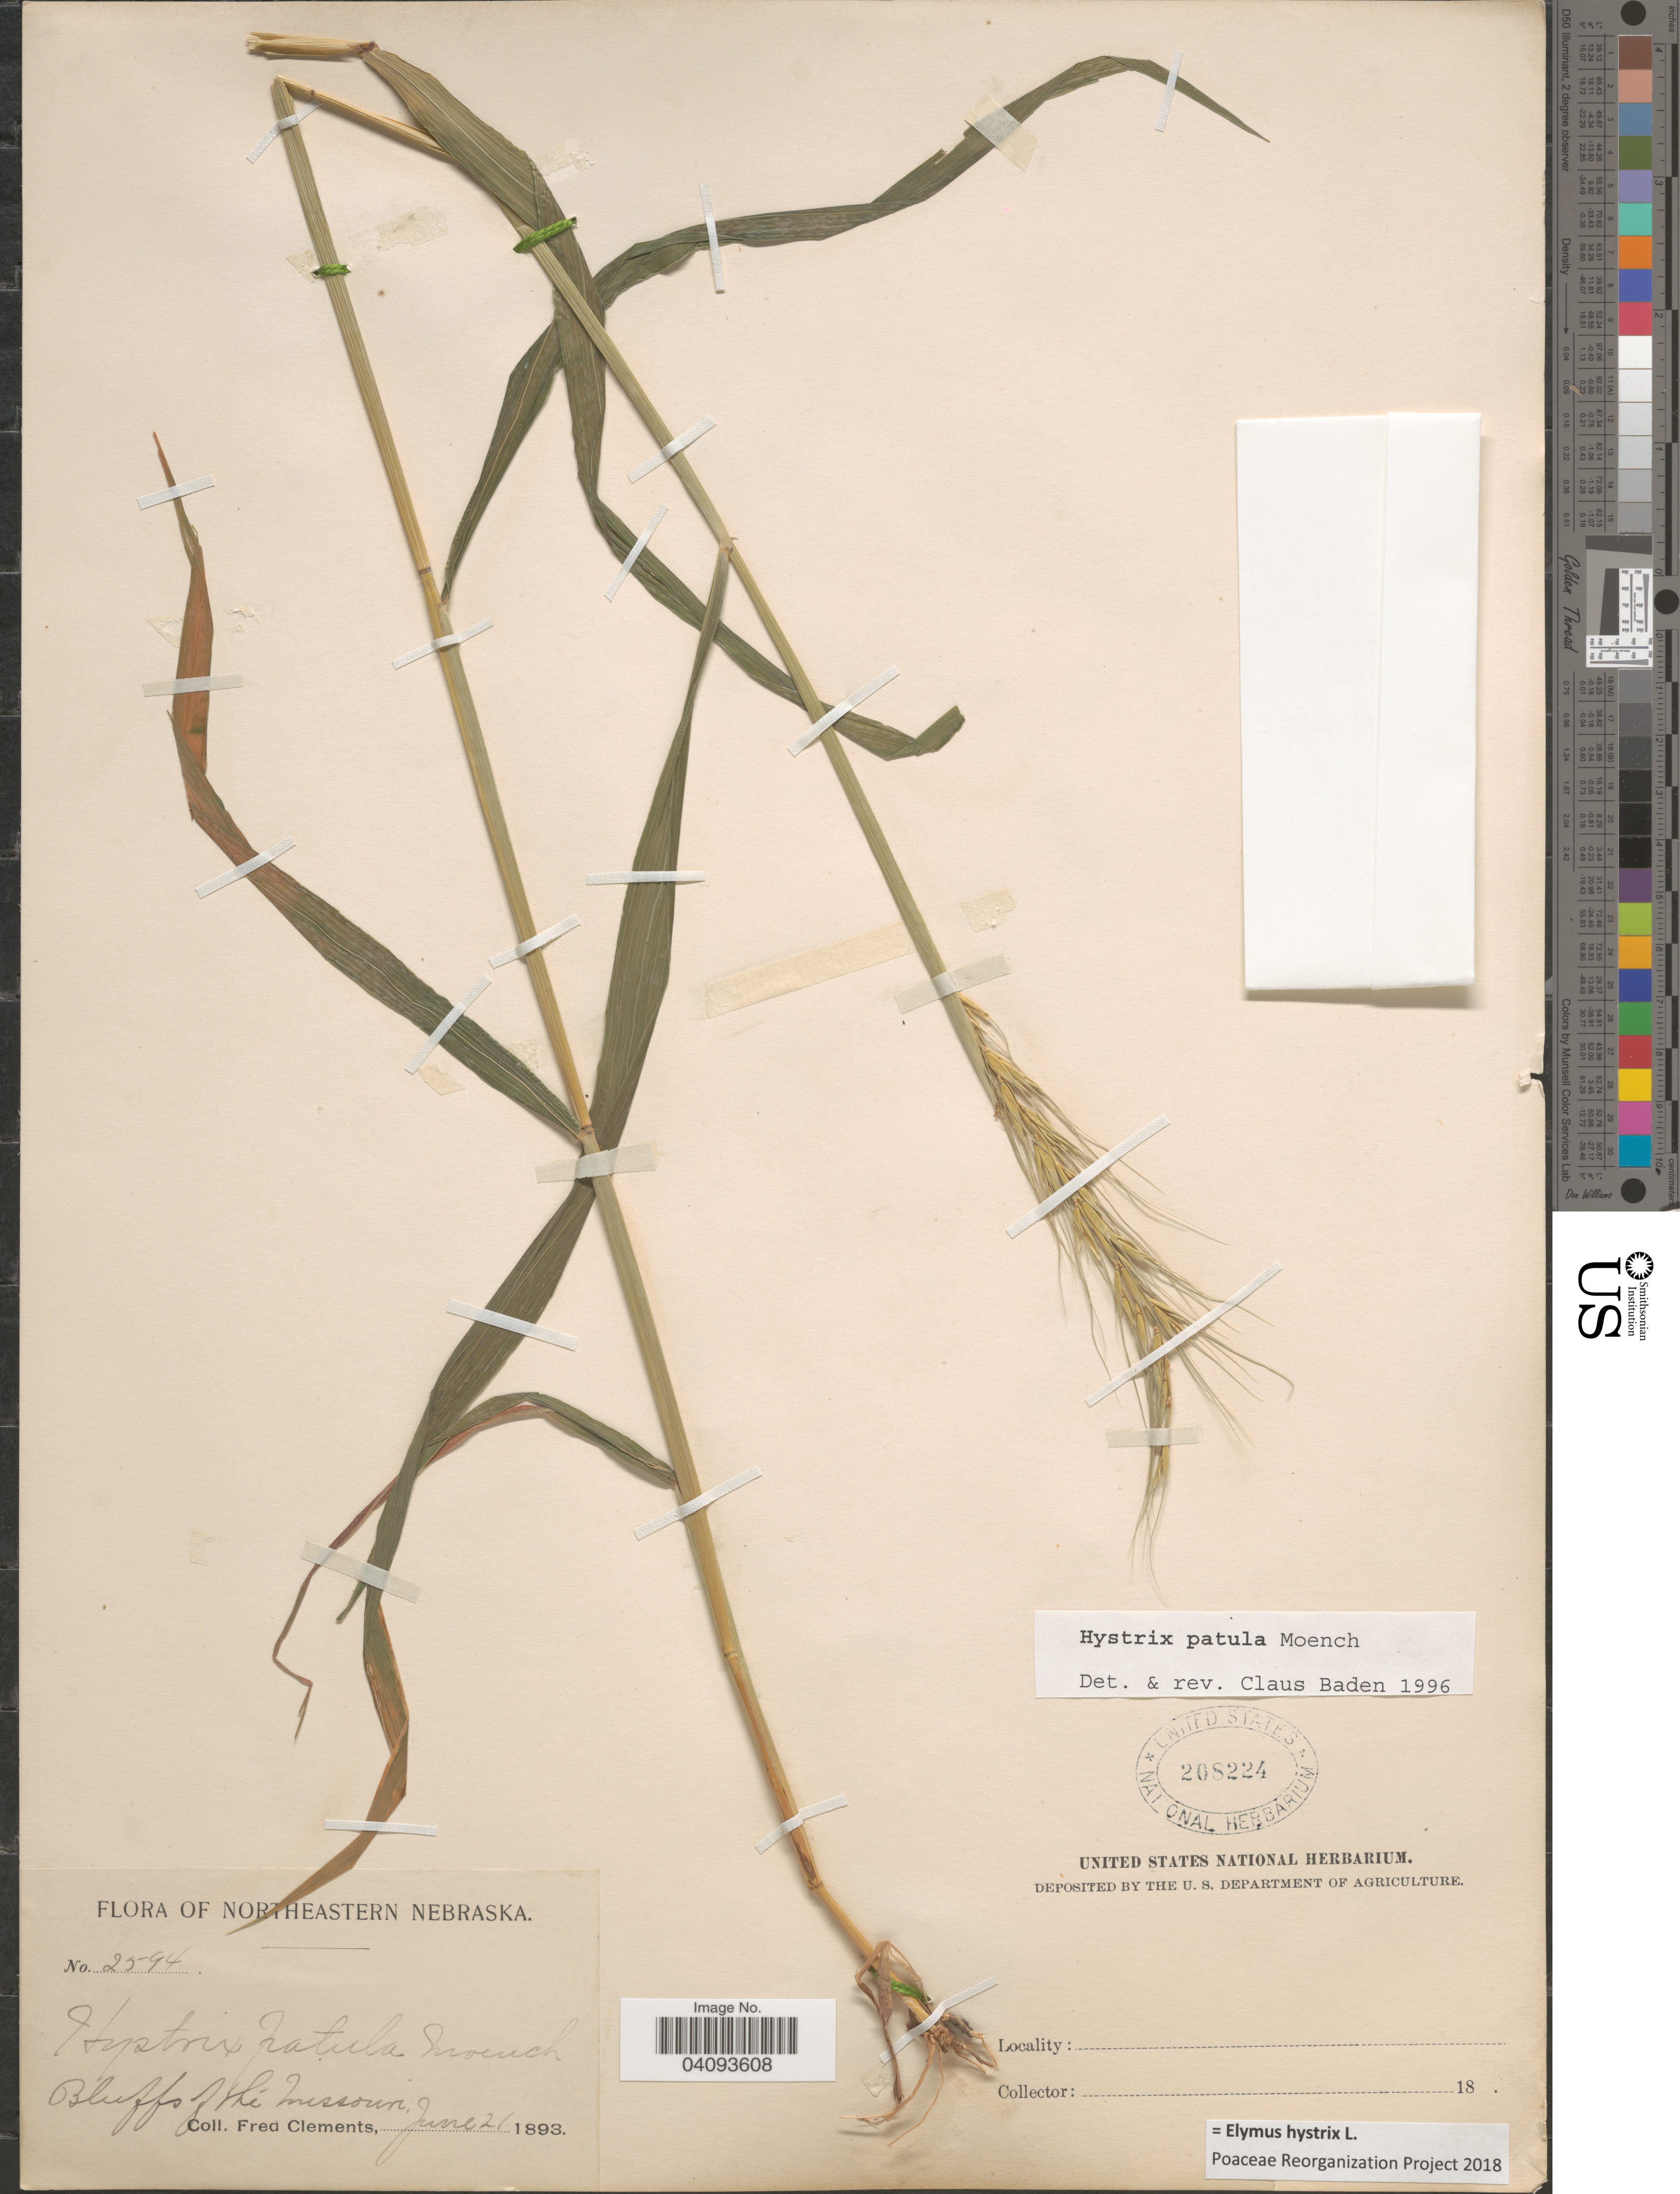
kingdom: Plantae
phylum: Tracheophyta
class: Liliopsida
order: Poales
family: Poaceae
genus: Elymus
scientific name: Elymus hystrix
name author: L.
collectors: F. E. Clements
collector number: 2594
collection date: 1893-06-21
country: United States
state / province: Nebraska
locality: Northeastern Nebraska. Bluffs of the Missouri.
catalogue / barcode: US 208224